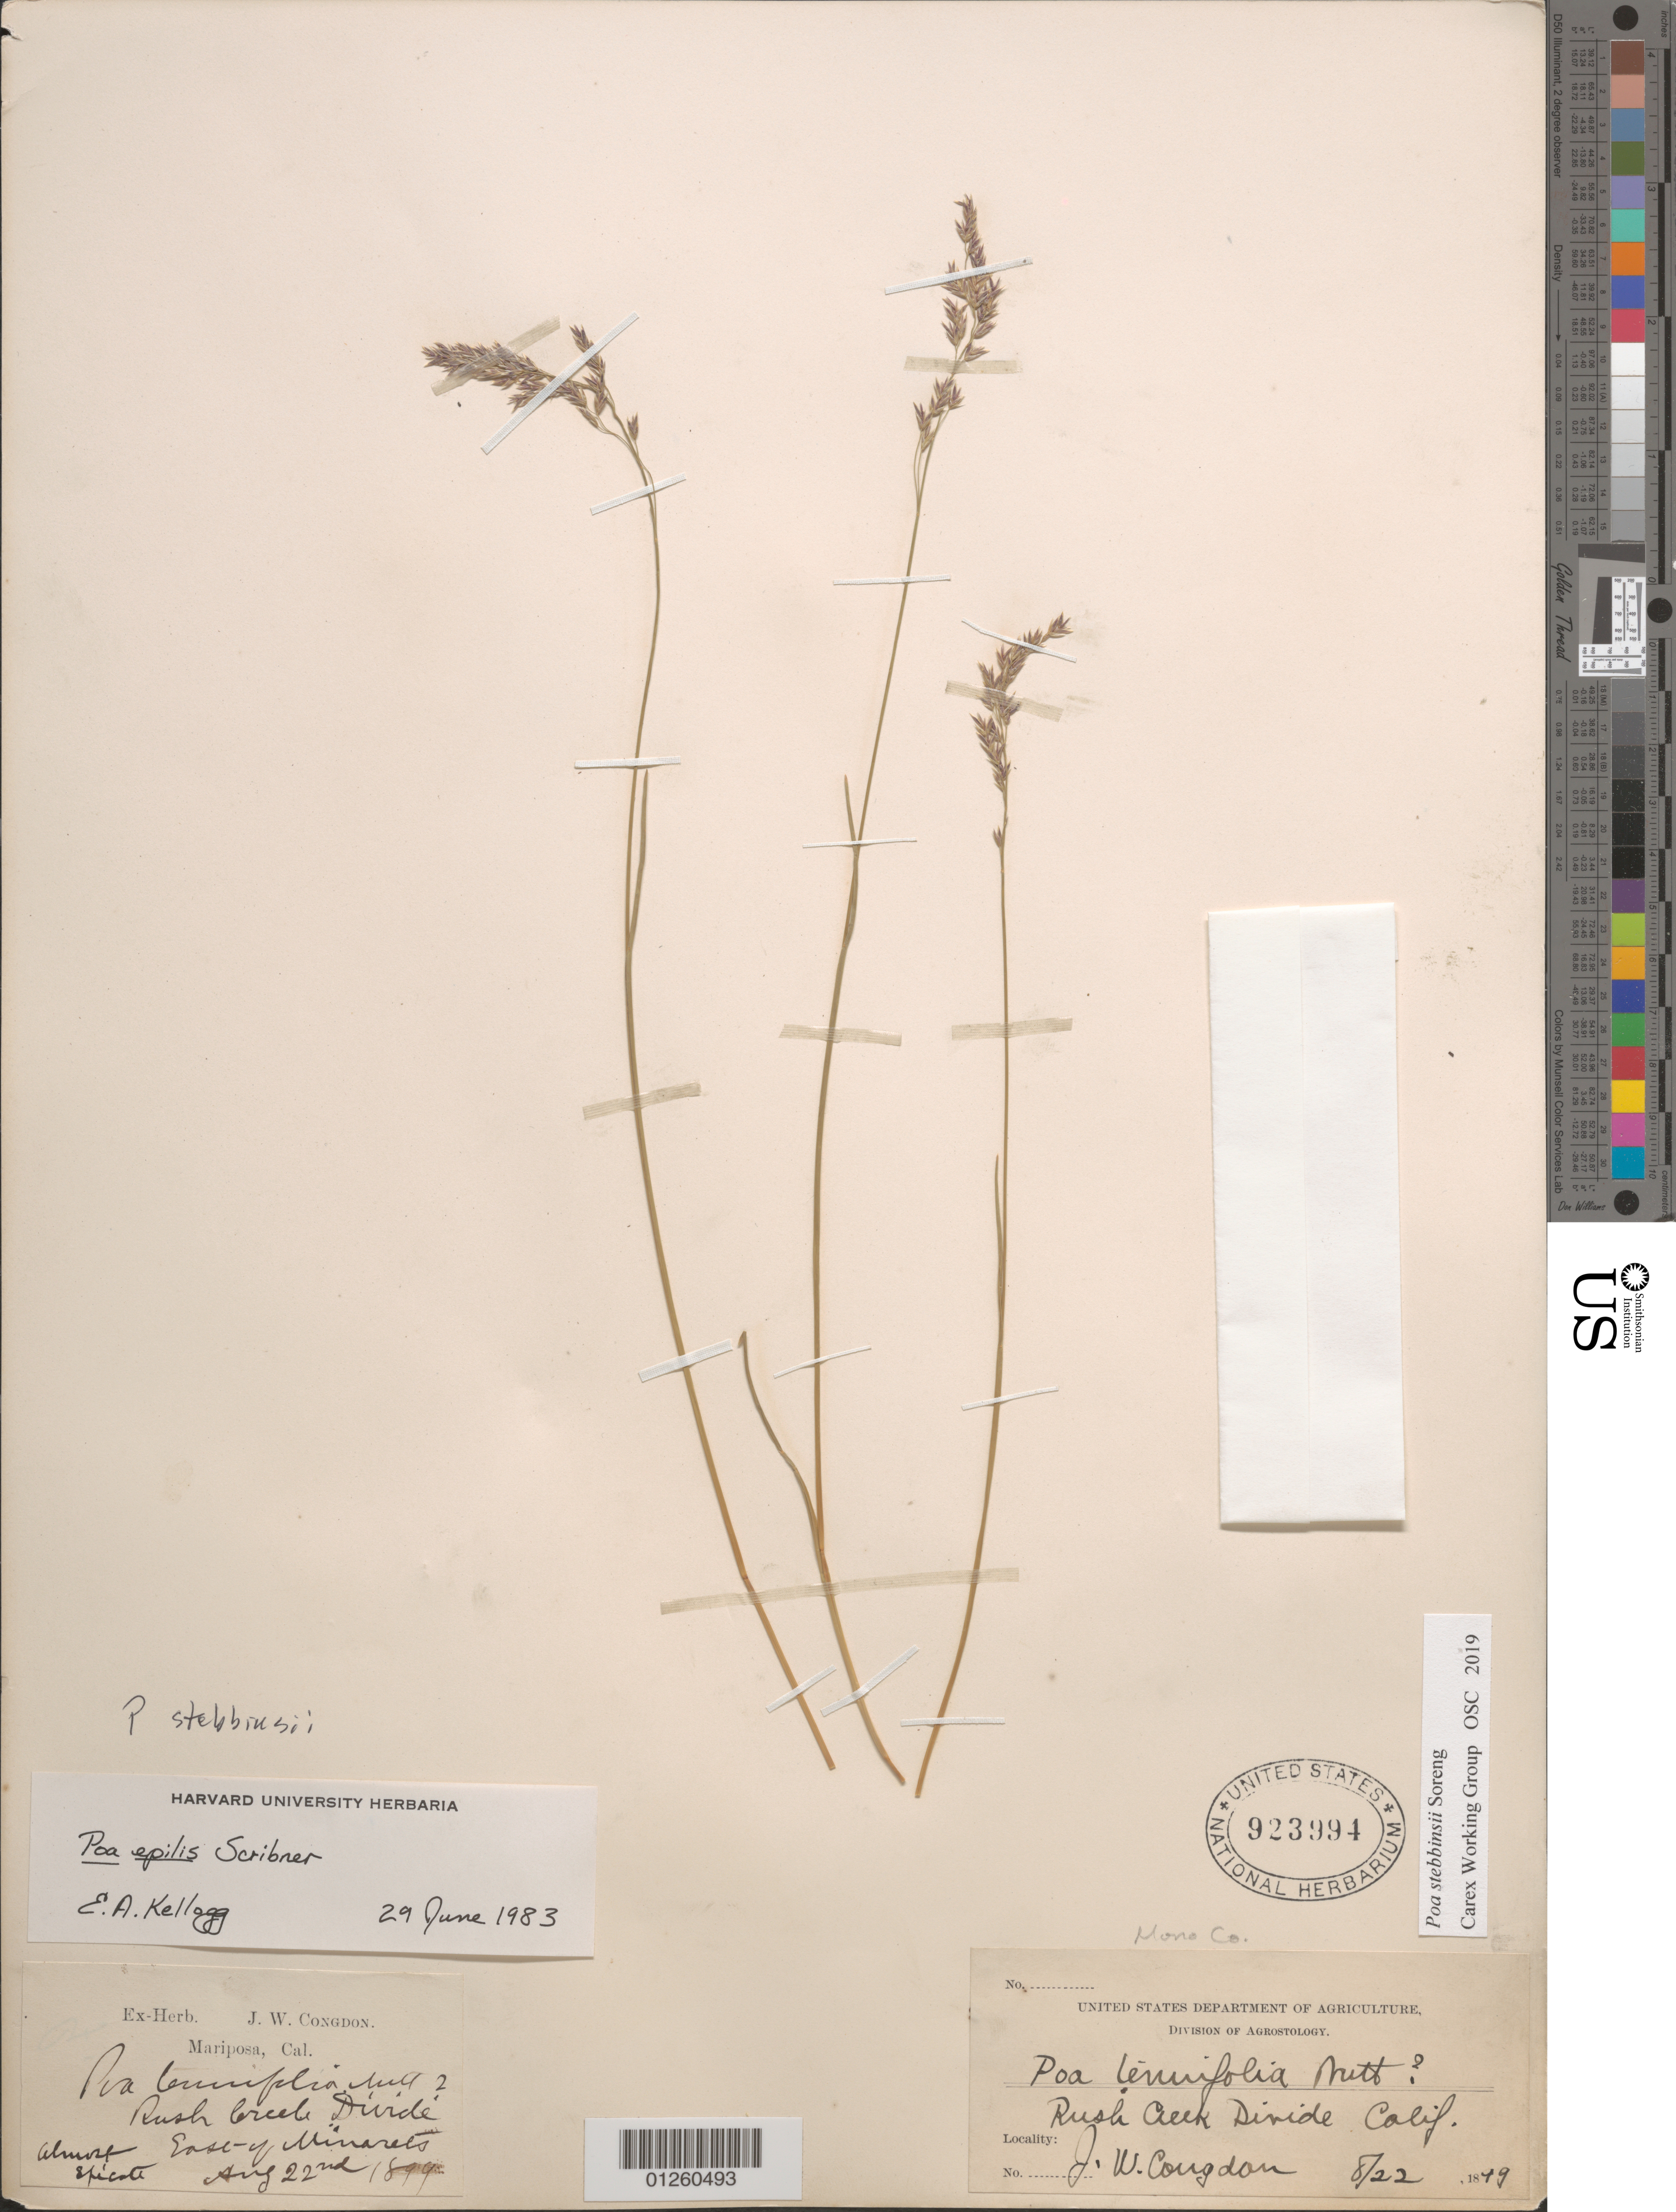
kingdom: Plantae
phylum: Tracheophyta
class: Liliopsida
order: Poales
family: Poaceae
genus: Poa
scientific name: Poa stebbinsii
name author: Soreng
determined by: Soreng, Robert J., Research Associate (BOT), Smithsonian Institution - National Museum of Natural History (UNITED STATES)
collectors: J. W. Congdon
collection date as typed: Aug 22nd 1899; 8/22, 1899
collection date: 1899-08-22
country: United States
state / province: California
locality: Rush Creek Divide, east of Minarets.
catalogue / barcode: US 923994